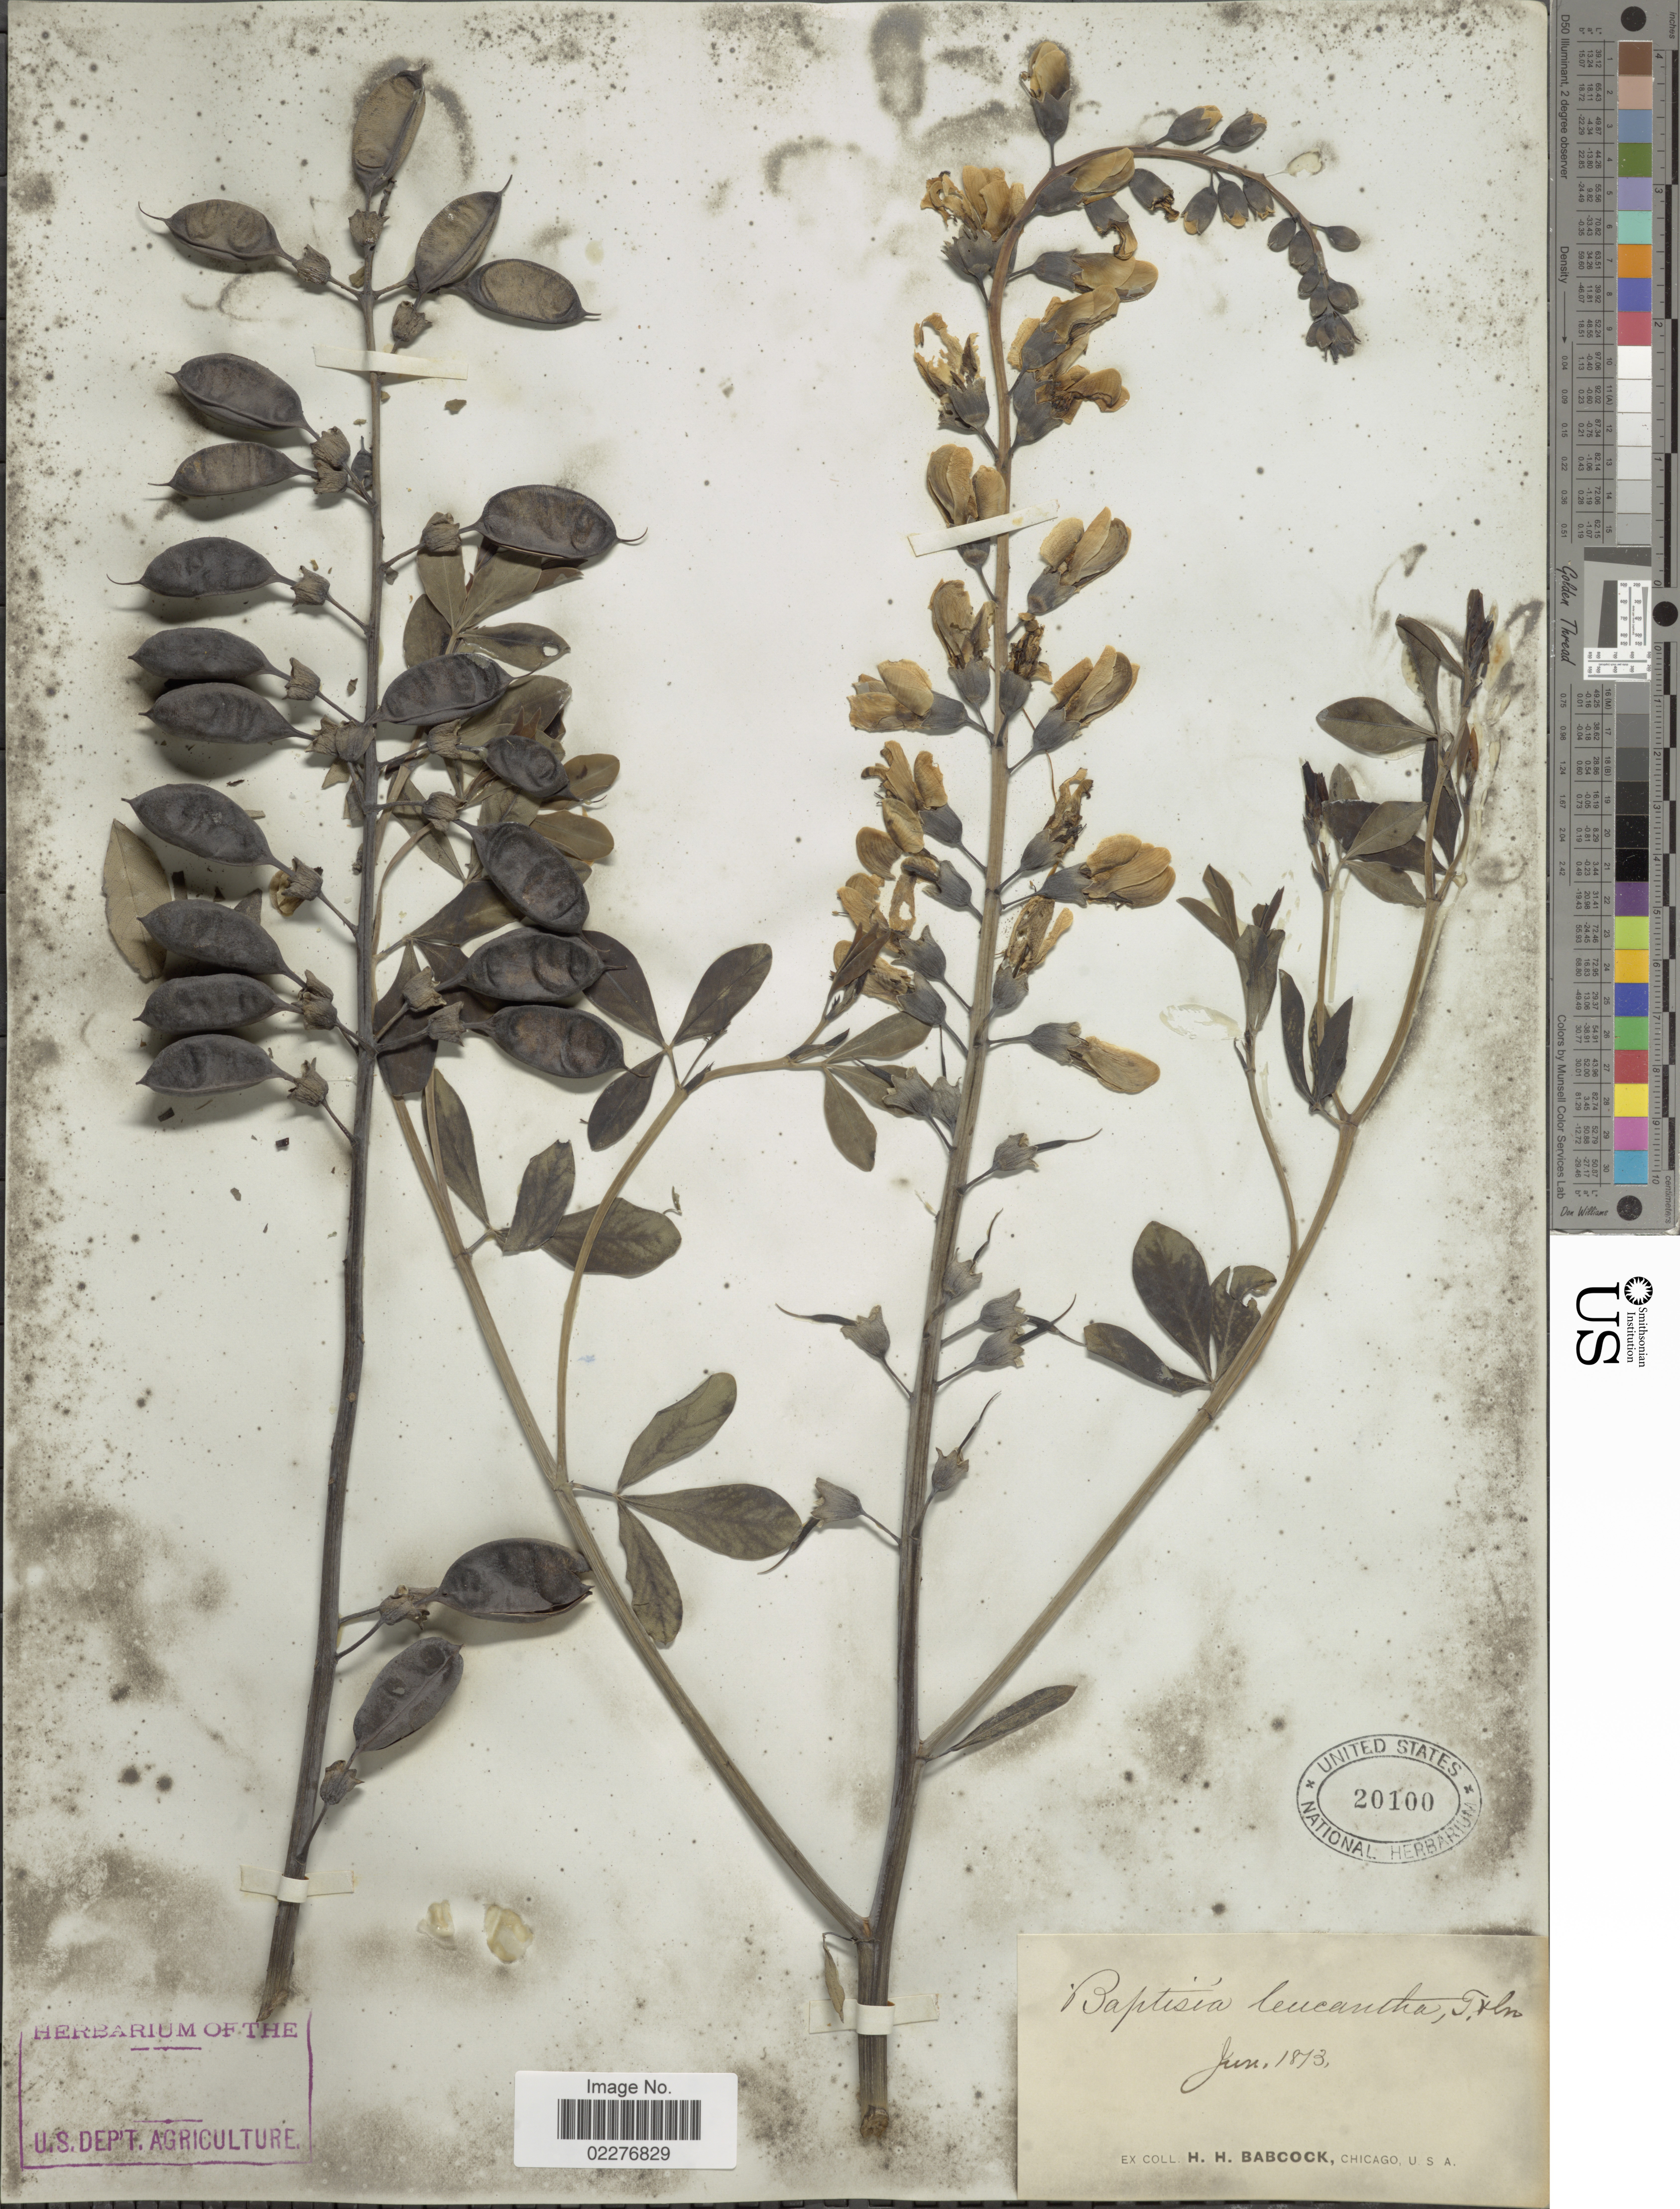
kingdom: Plantae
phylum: Tracheophyta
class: Magnoliopsida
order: Fabales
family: Fabaceae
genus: Baptisia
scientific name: Baptisia leucantha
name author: Torr. & A. Gray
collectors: H. Babcock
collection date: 1873-07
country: United States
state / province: Illinois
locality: Chicago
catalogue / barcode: US 20100